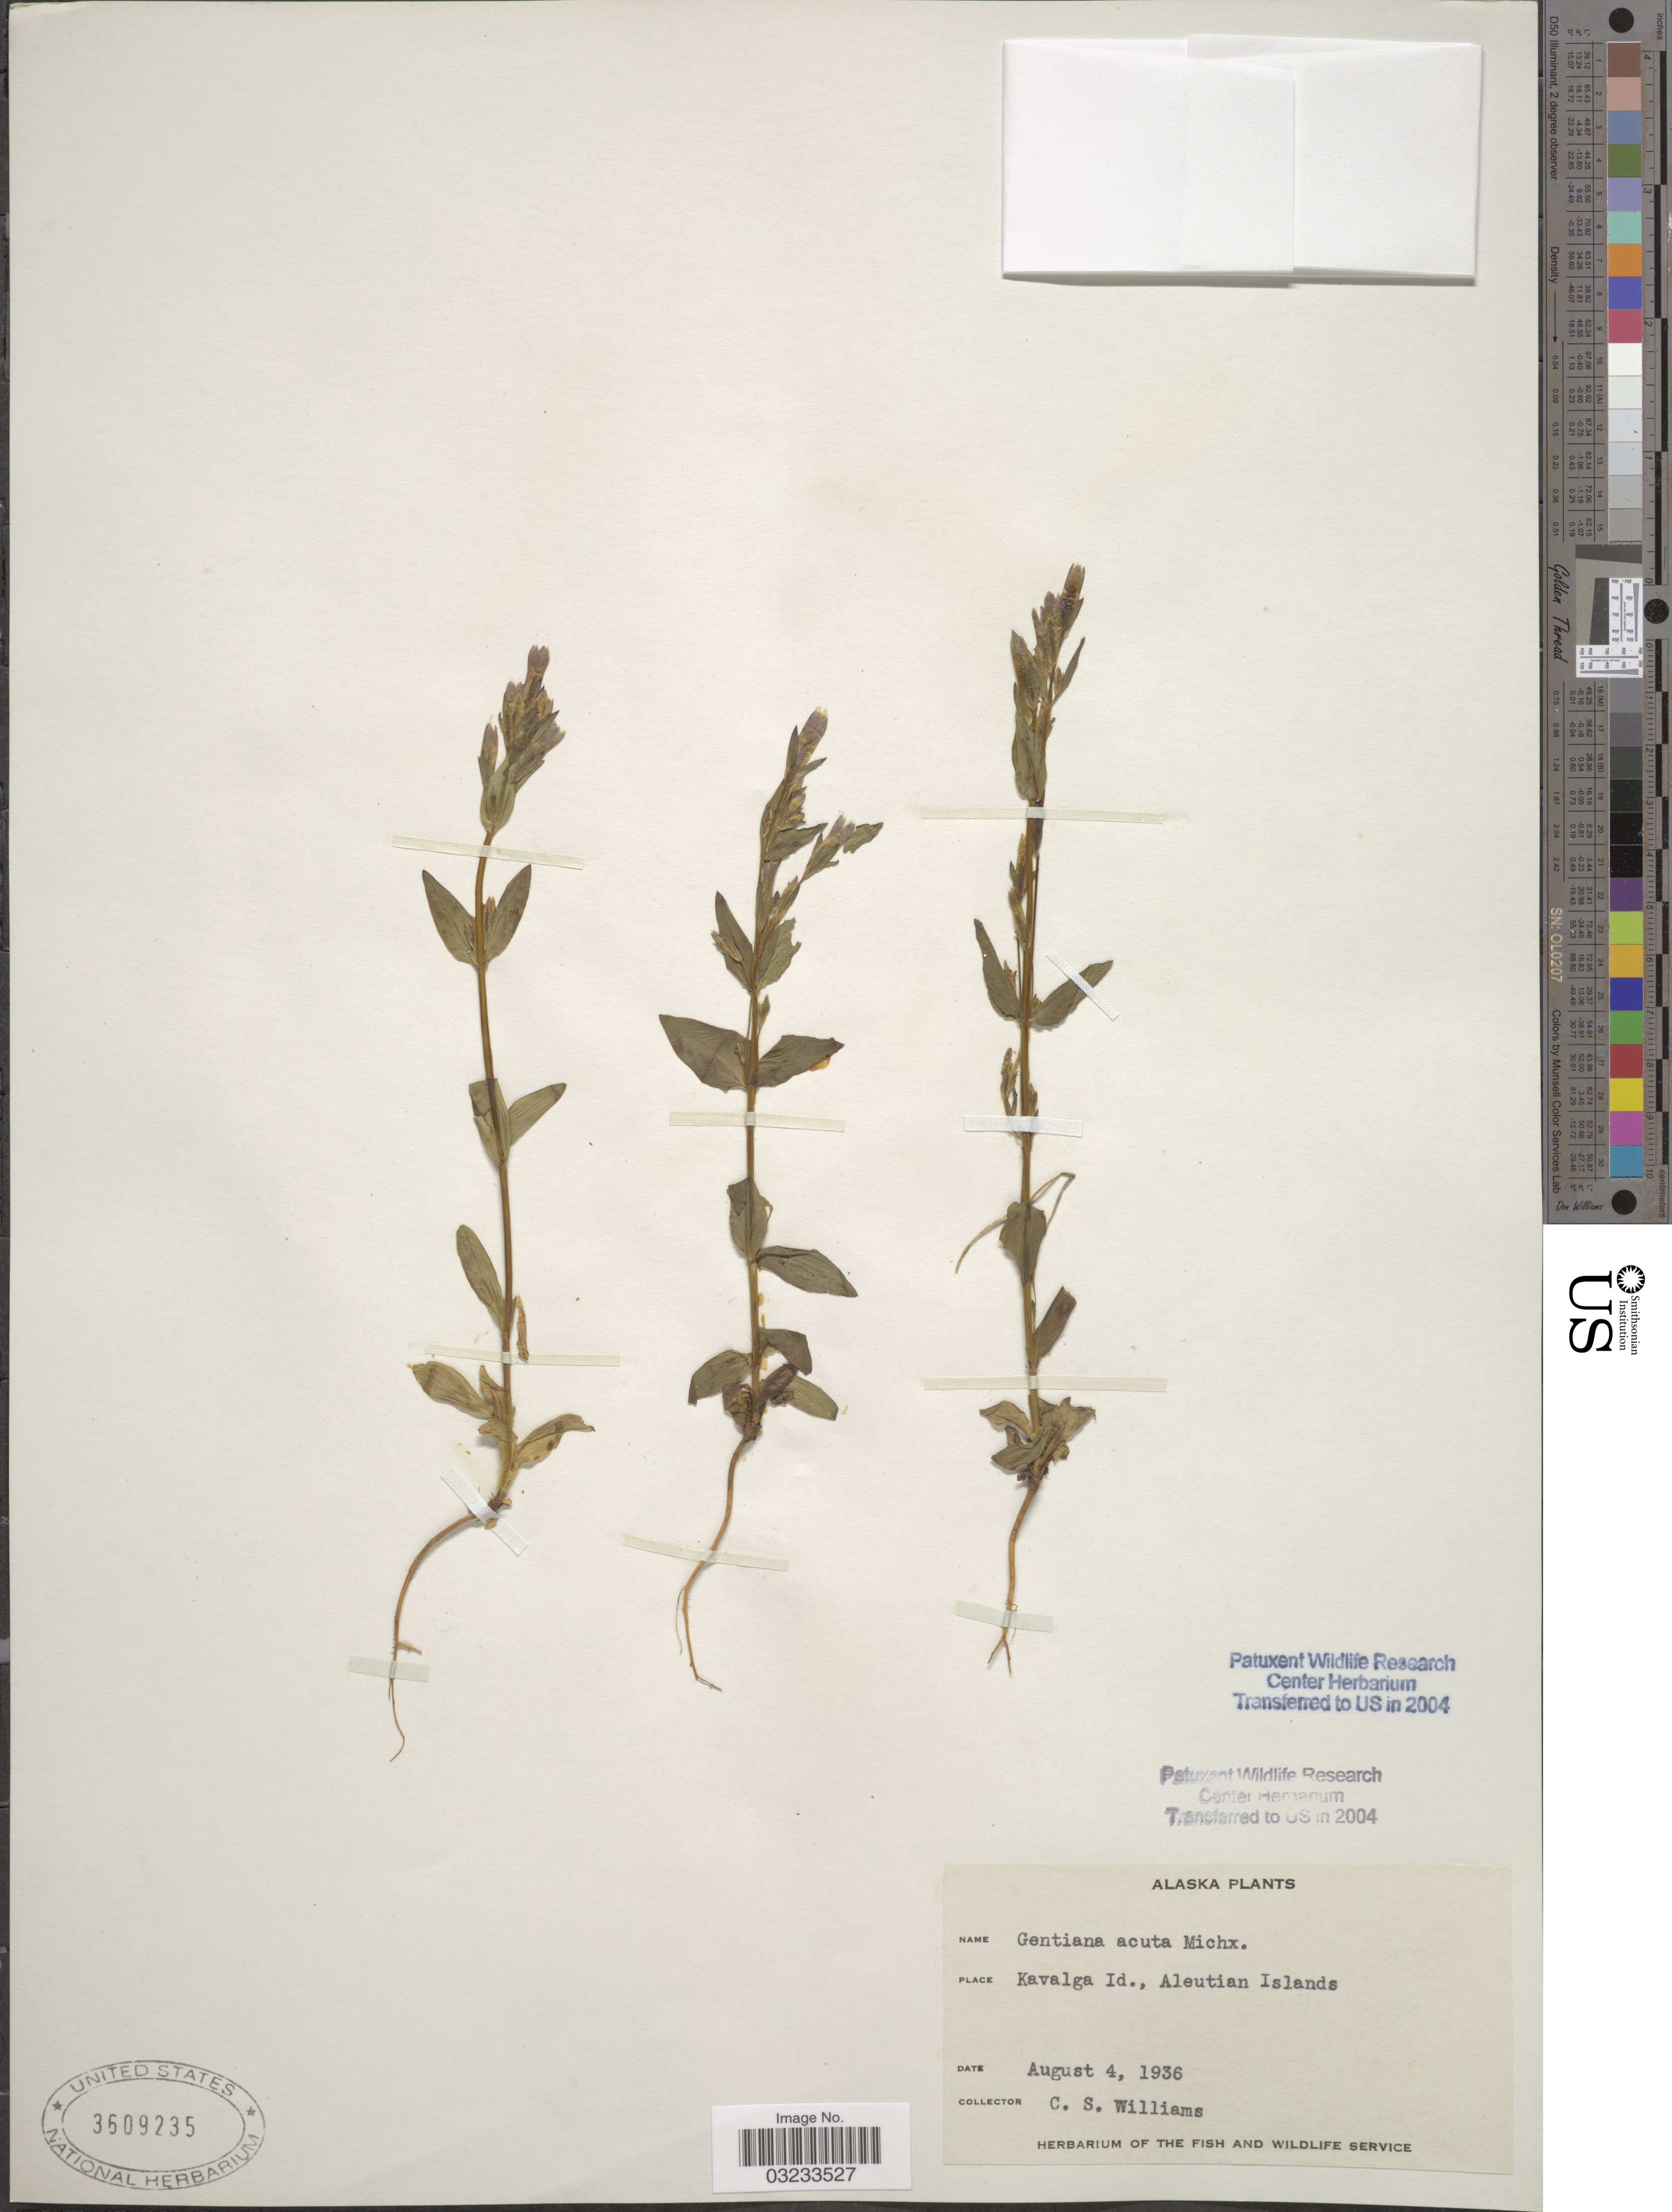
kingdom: Plantae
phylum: Tracheophyta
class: Magnoliopsida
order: Gentianales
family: Gentianaceae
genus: Gentiana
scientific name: Gentiana acuta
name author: Michx.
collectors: C. Williams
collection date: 1936-08-04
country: United States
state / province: Alaska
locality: Kavalga Id., Aleutian Islands.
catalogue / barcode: US 3609235